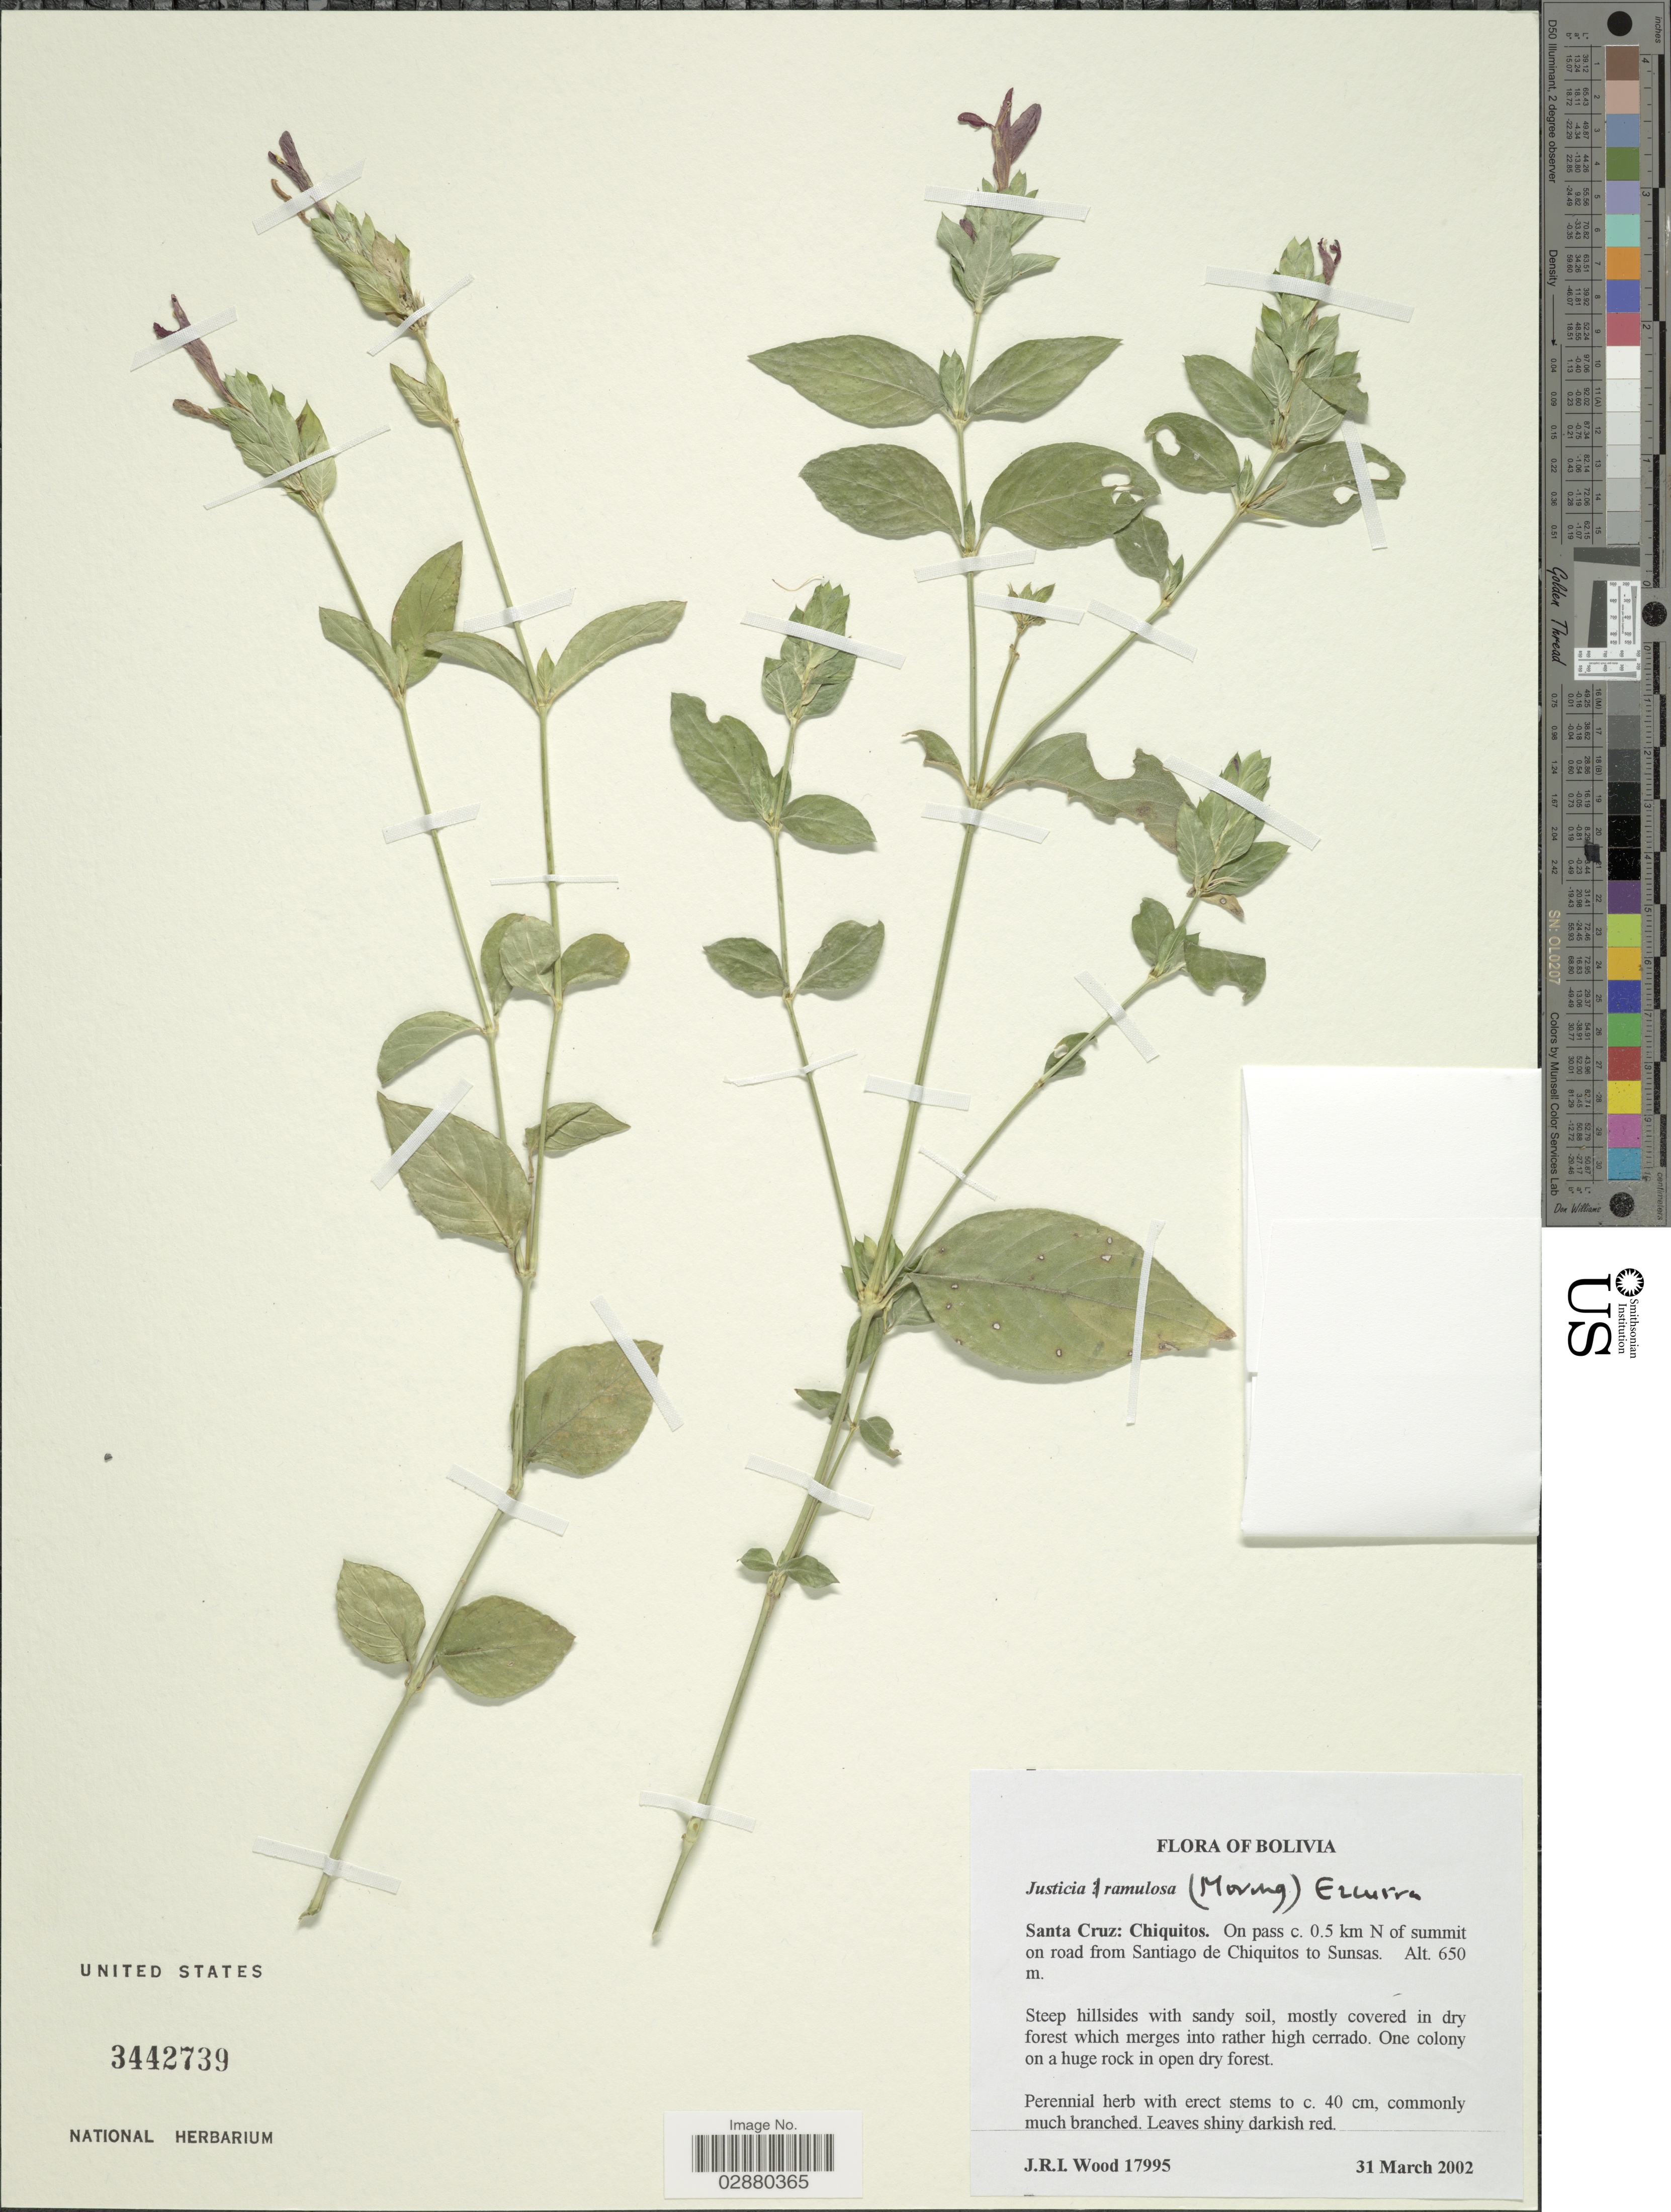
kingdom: Plantae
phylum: Tracheophyta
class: Magnoliopsida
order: Lamiales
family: Acanthaceae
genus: Justicia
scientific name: Justicia ramulosa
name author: (Morong) V.A.W. Graham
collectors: J. R. I. Wood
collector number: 17995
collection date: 2002-03-31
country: Bolivia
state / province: Santa Cruz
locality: Chiquitos. On pass c. 0.5 km N of summit on road from Santiago de Chiquitos to Sunsas.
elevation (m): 650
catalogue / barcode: US 3442739